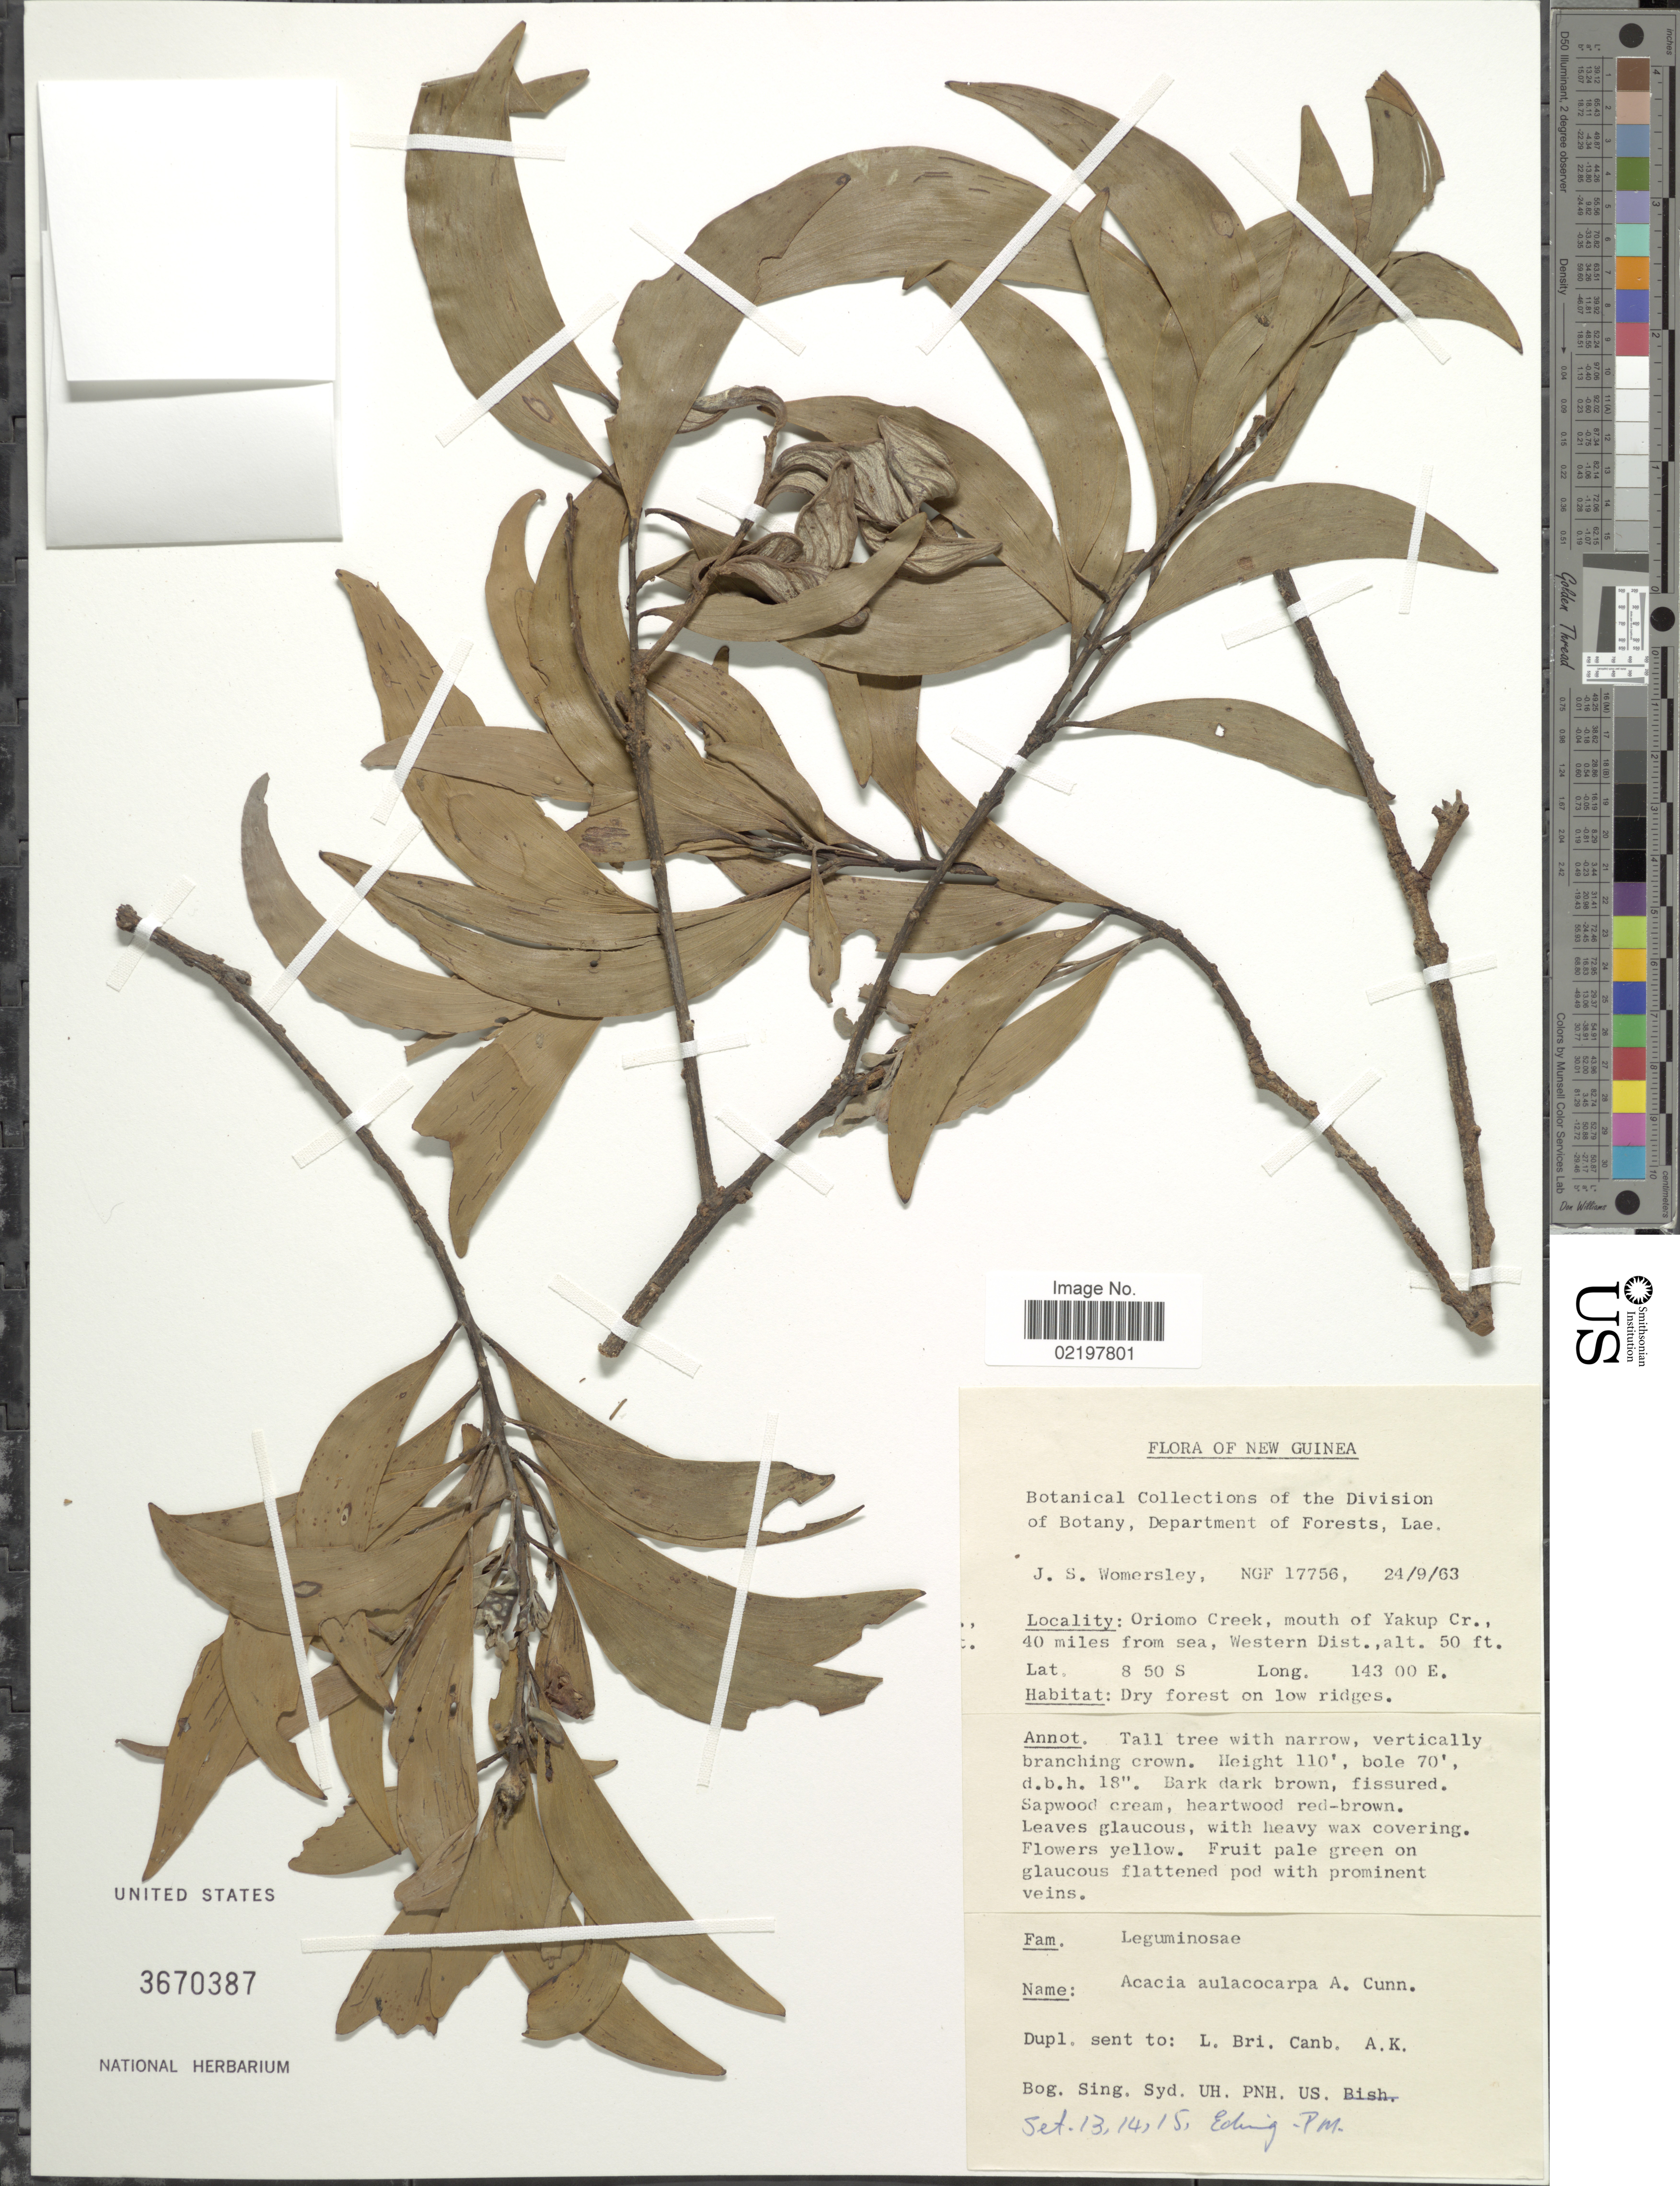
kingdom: Plantae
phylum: Tracheophyta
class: Magnoliopsida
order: Fabales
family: Fabaceae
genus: Acacia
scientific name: Acacia aulacocarpa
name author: A. Cunn. ex Benth.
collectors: J. S. Womersley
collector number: NGF 17756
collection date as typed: Transcribed d/m/y: 24/9/63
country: Papua New Guinea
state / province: Manus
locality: Oriomo Creek, mouth of Yakup Cr., 40 miles from sea, Western District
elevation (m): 15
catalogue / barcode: US 3670387